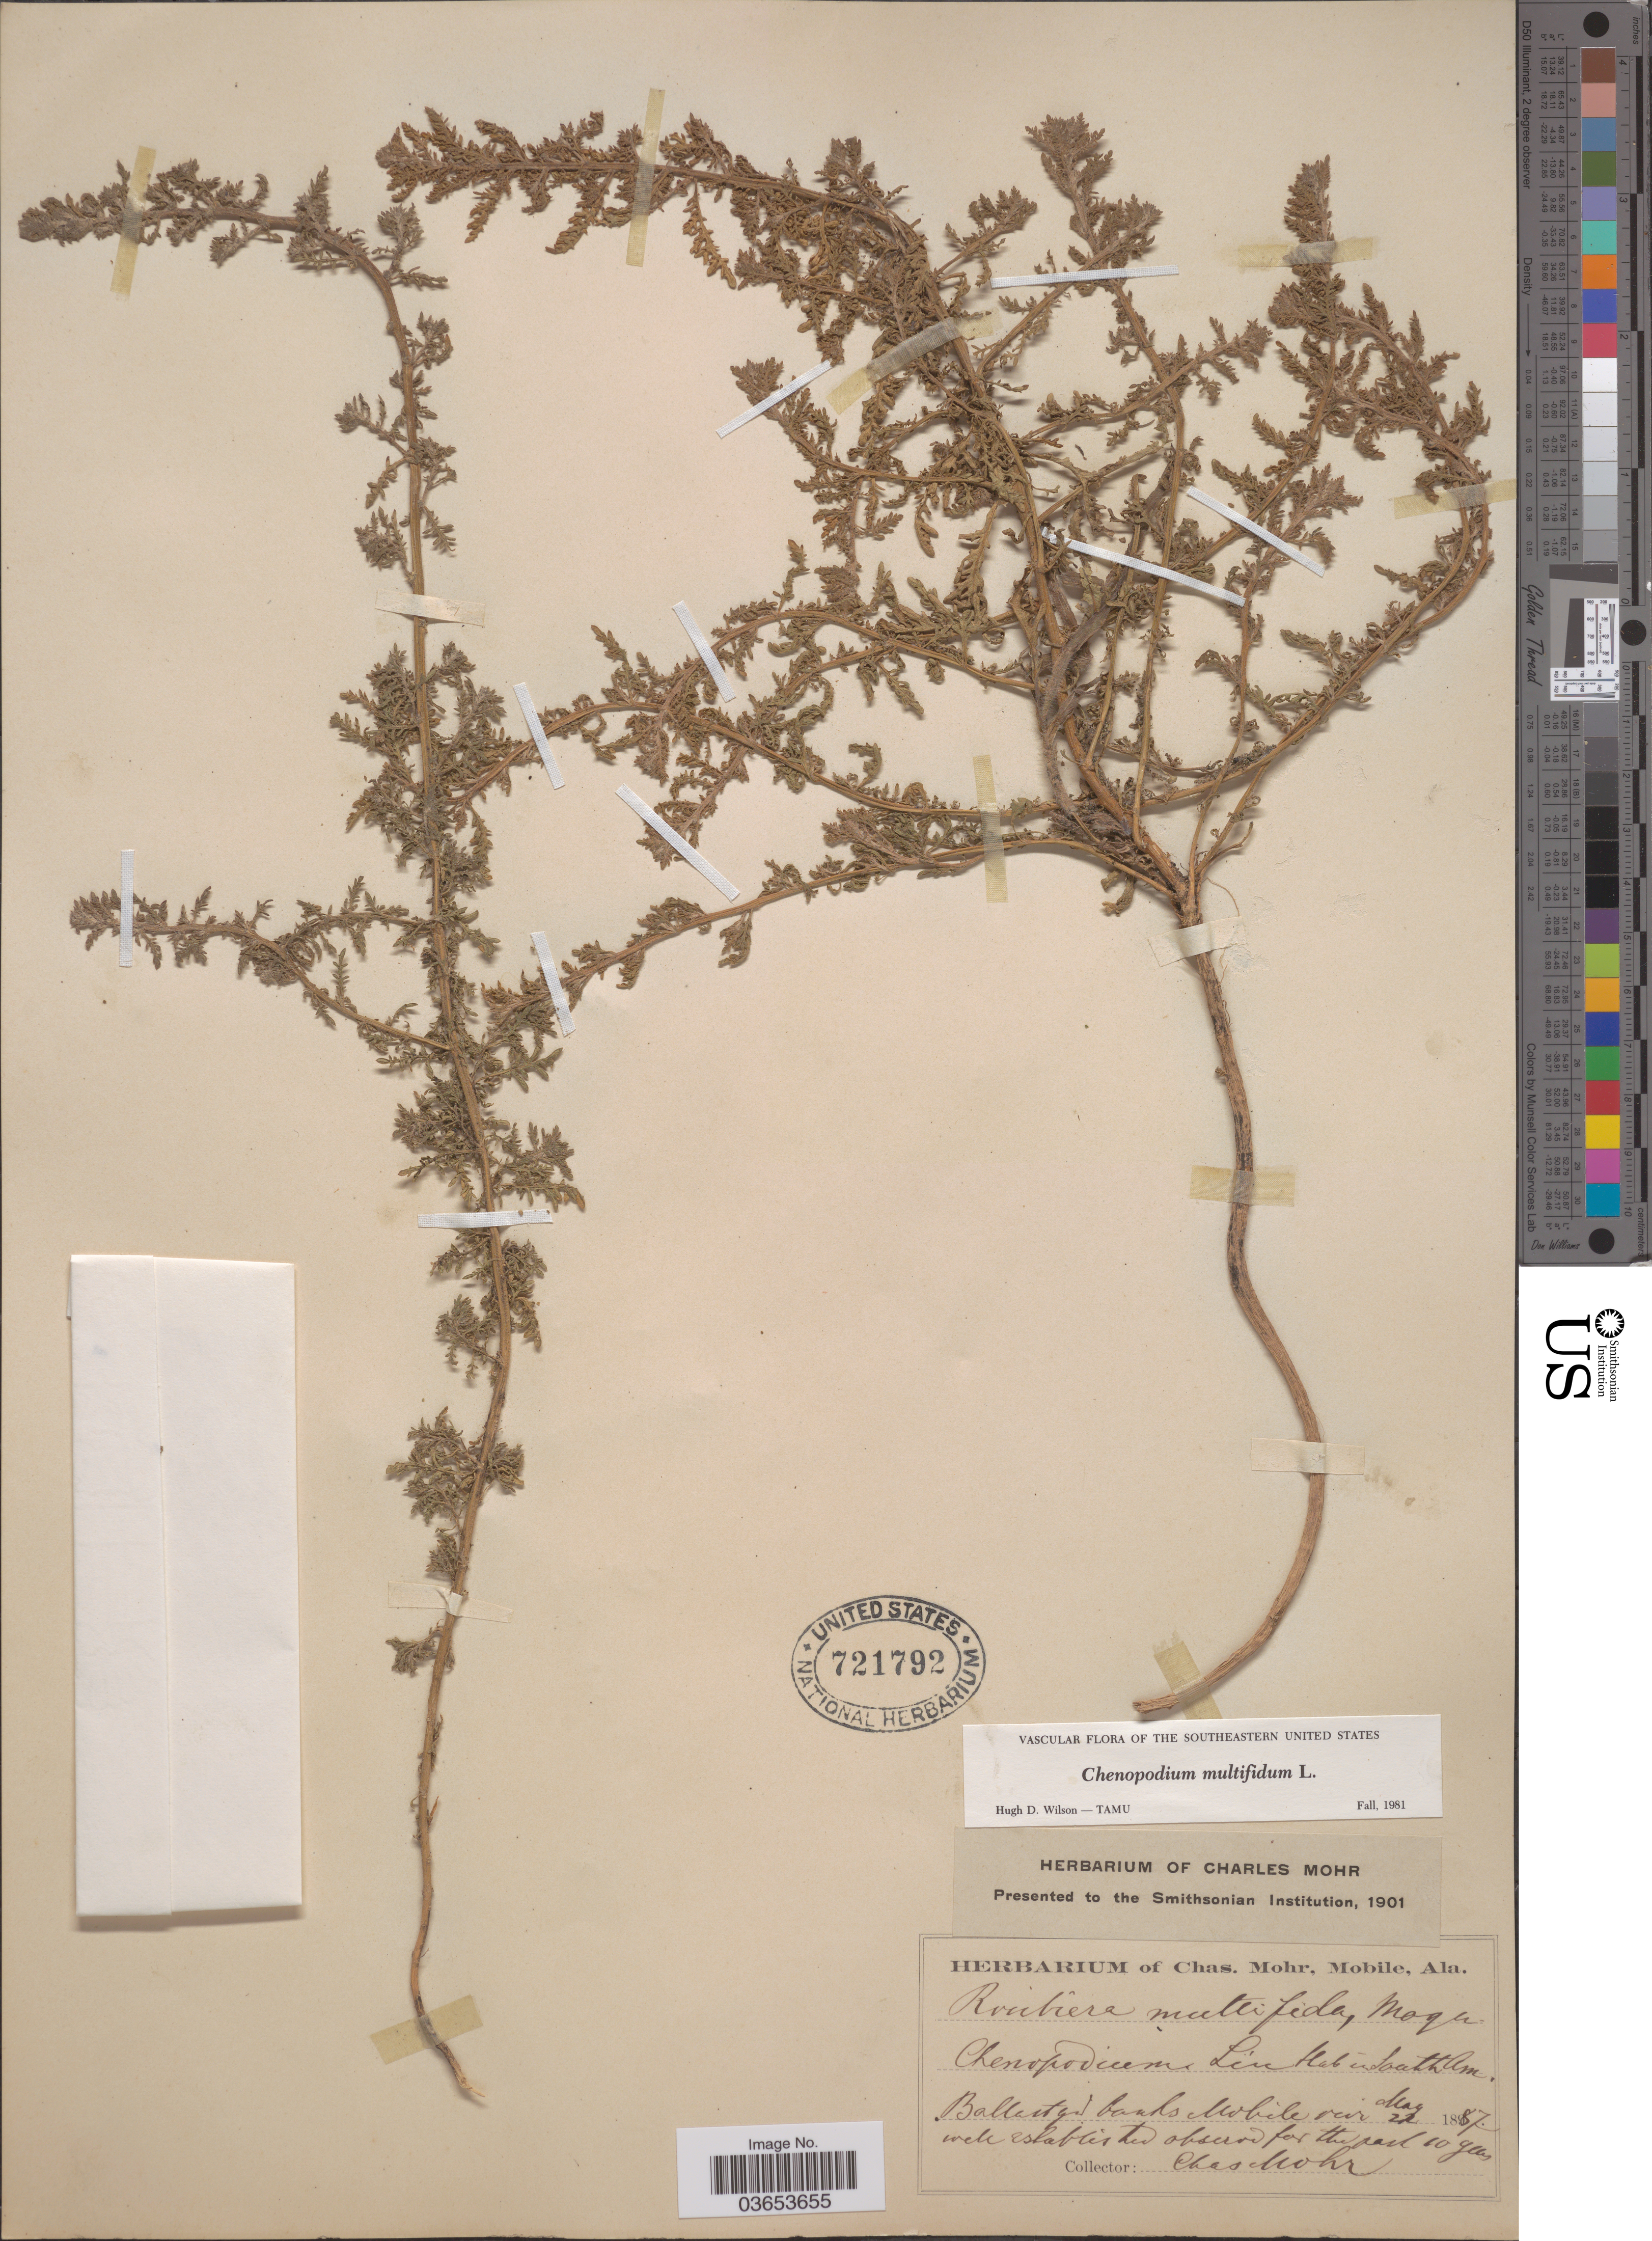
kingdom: Plantae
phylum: Tracheophyta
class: Magnoliopsida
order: Caryophyllales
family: Amaranthaceae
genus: Chenopodium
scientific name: Chenopodium multifidum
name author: L.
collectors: Mohr, C. T. (herbarium)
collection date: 1887-05-22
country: United States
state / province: Alabama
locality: Mobile river.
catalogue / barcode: US 721792